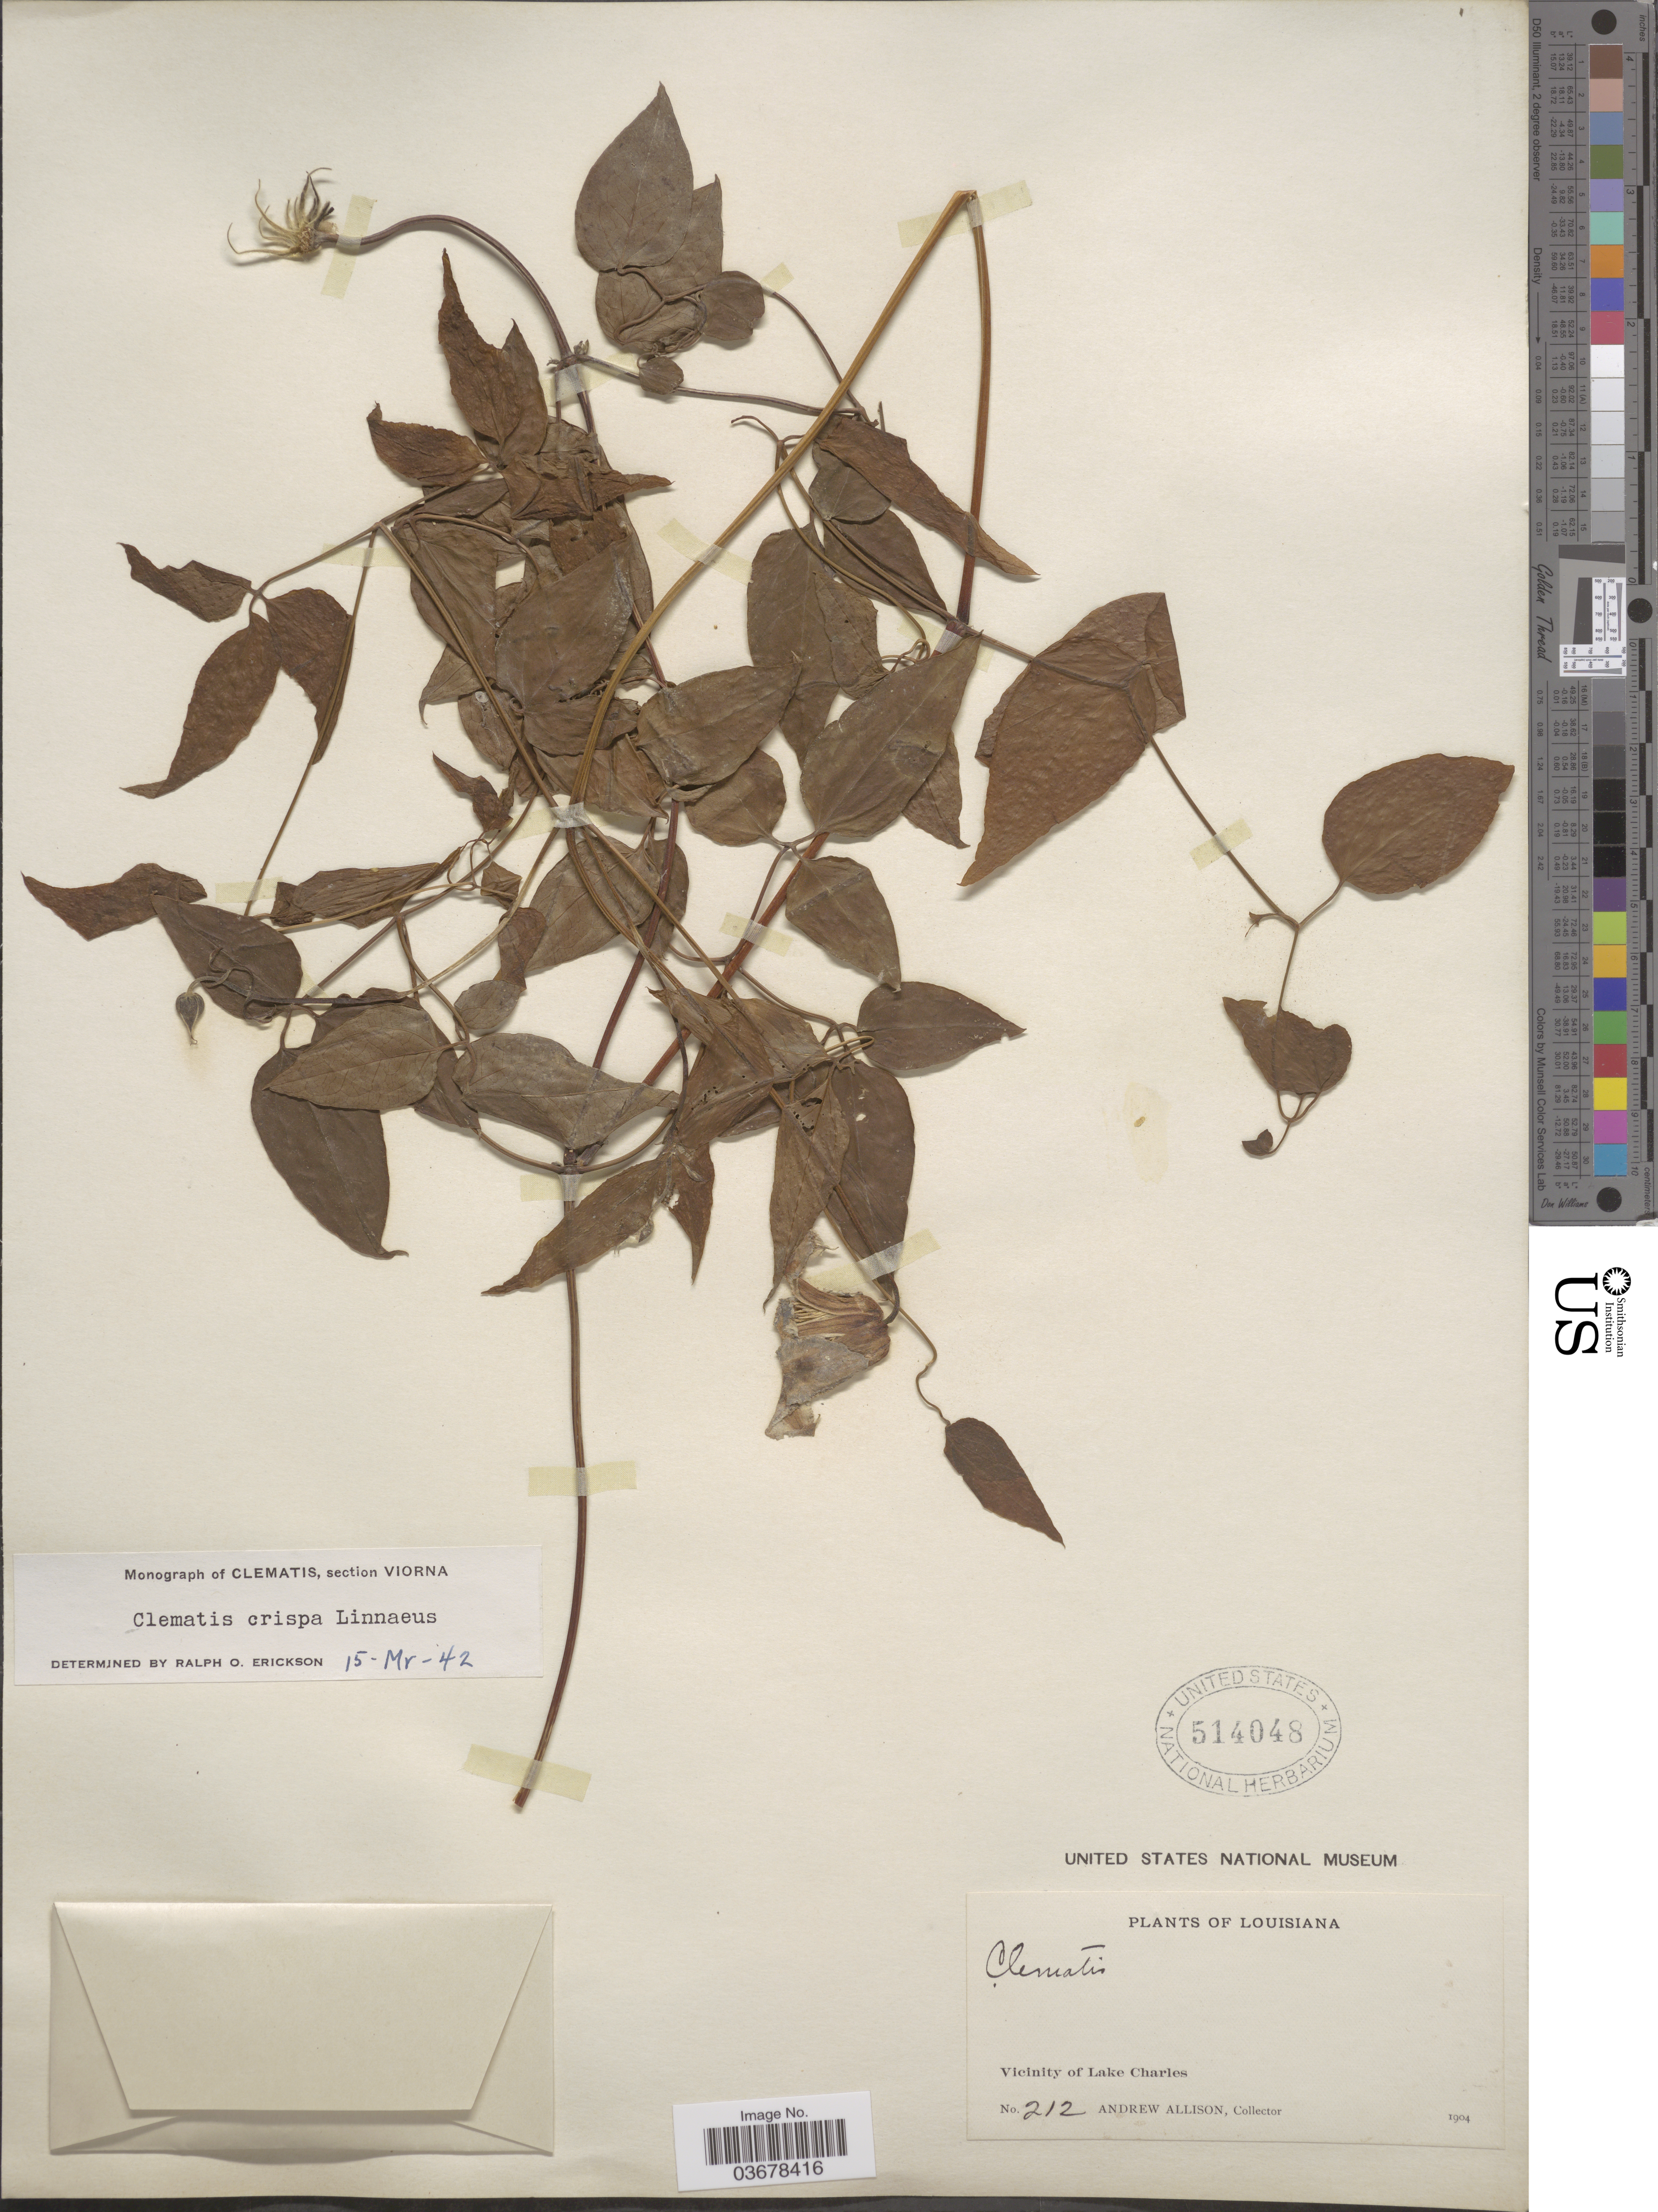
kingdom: Plantae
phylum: Tracheophyta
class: Magnoliopsida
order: Ranunculales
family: Ranunculaceae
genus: Clematis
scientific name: Clematis viorna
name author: L.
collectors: A. Allison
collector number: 212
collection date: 1904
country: United States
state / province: Louisiana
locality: Vicinity of Lake Charles.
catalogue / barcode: US 514048